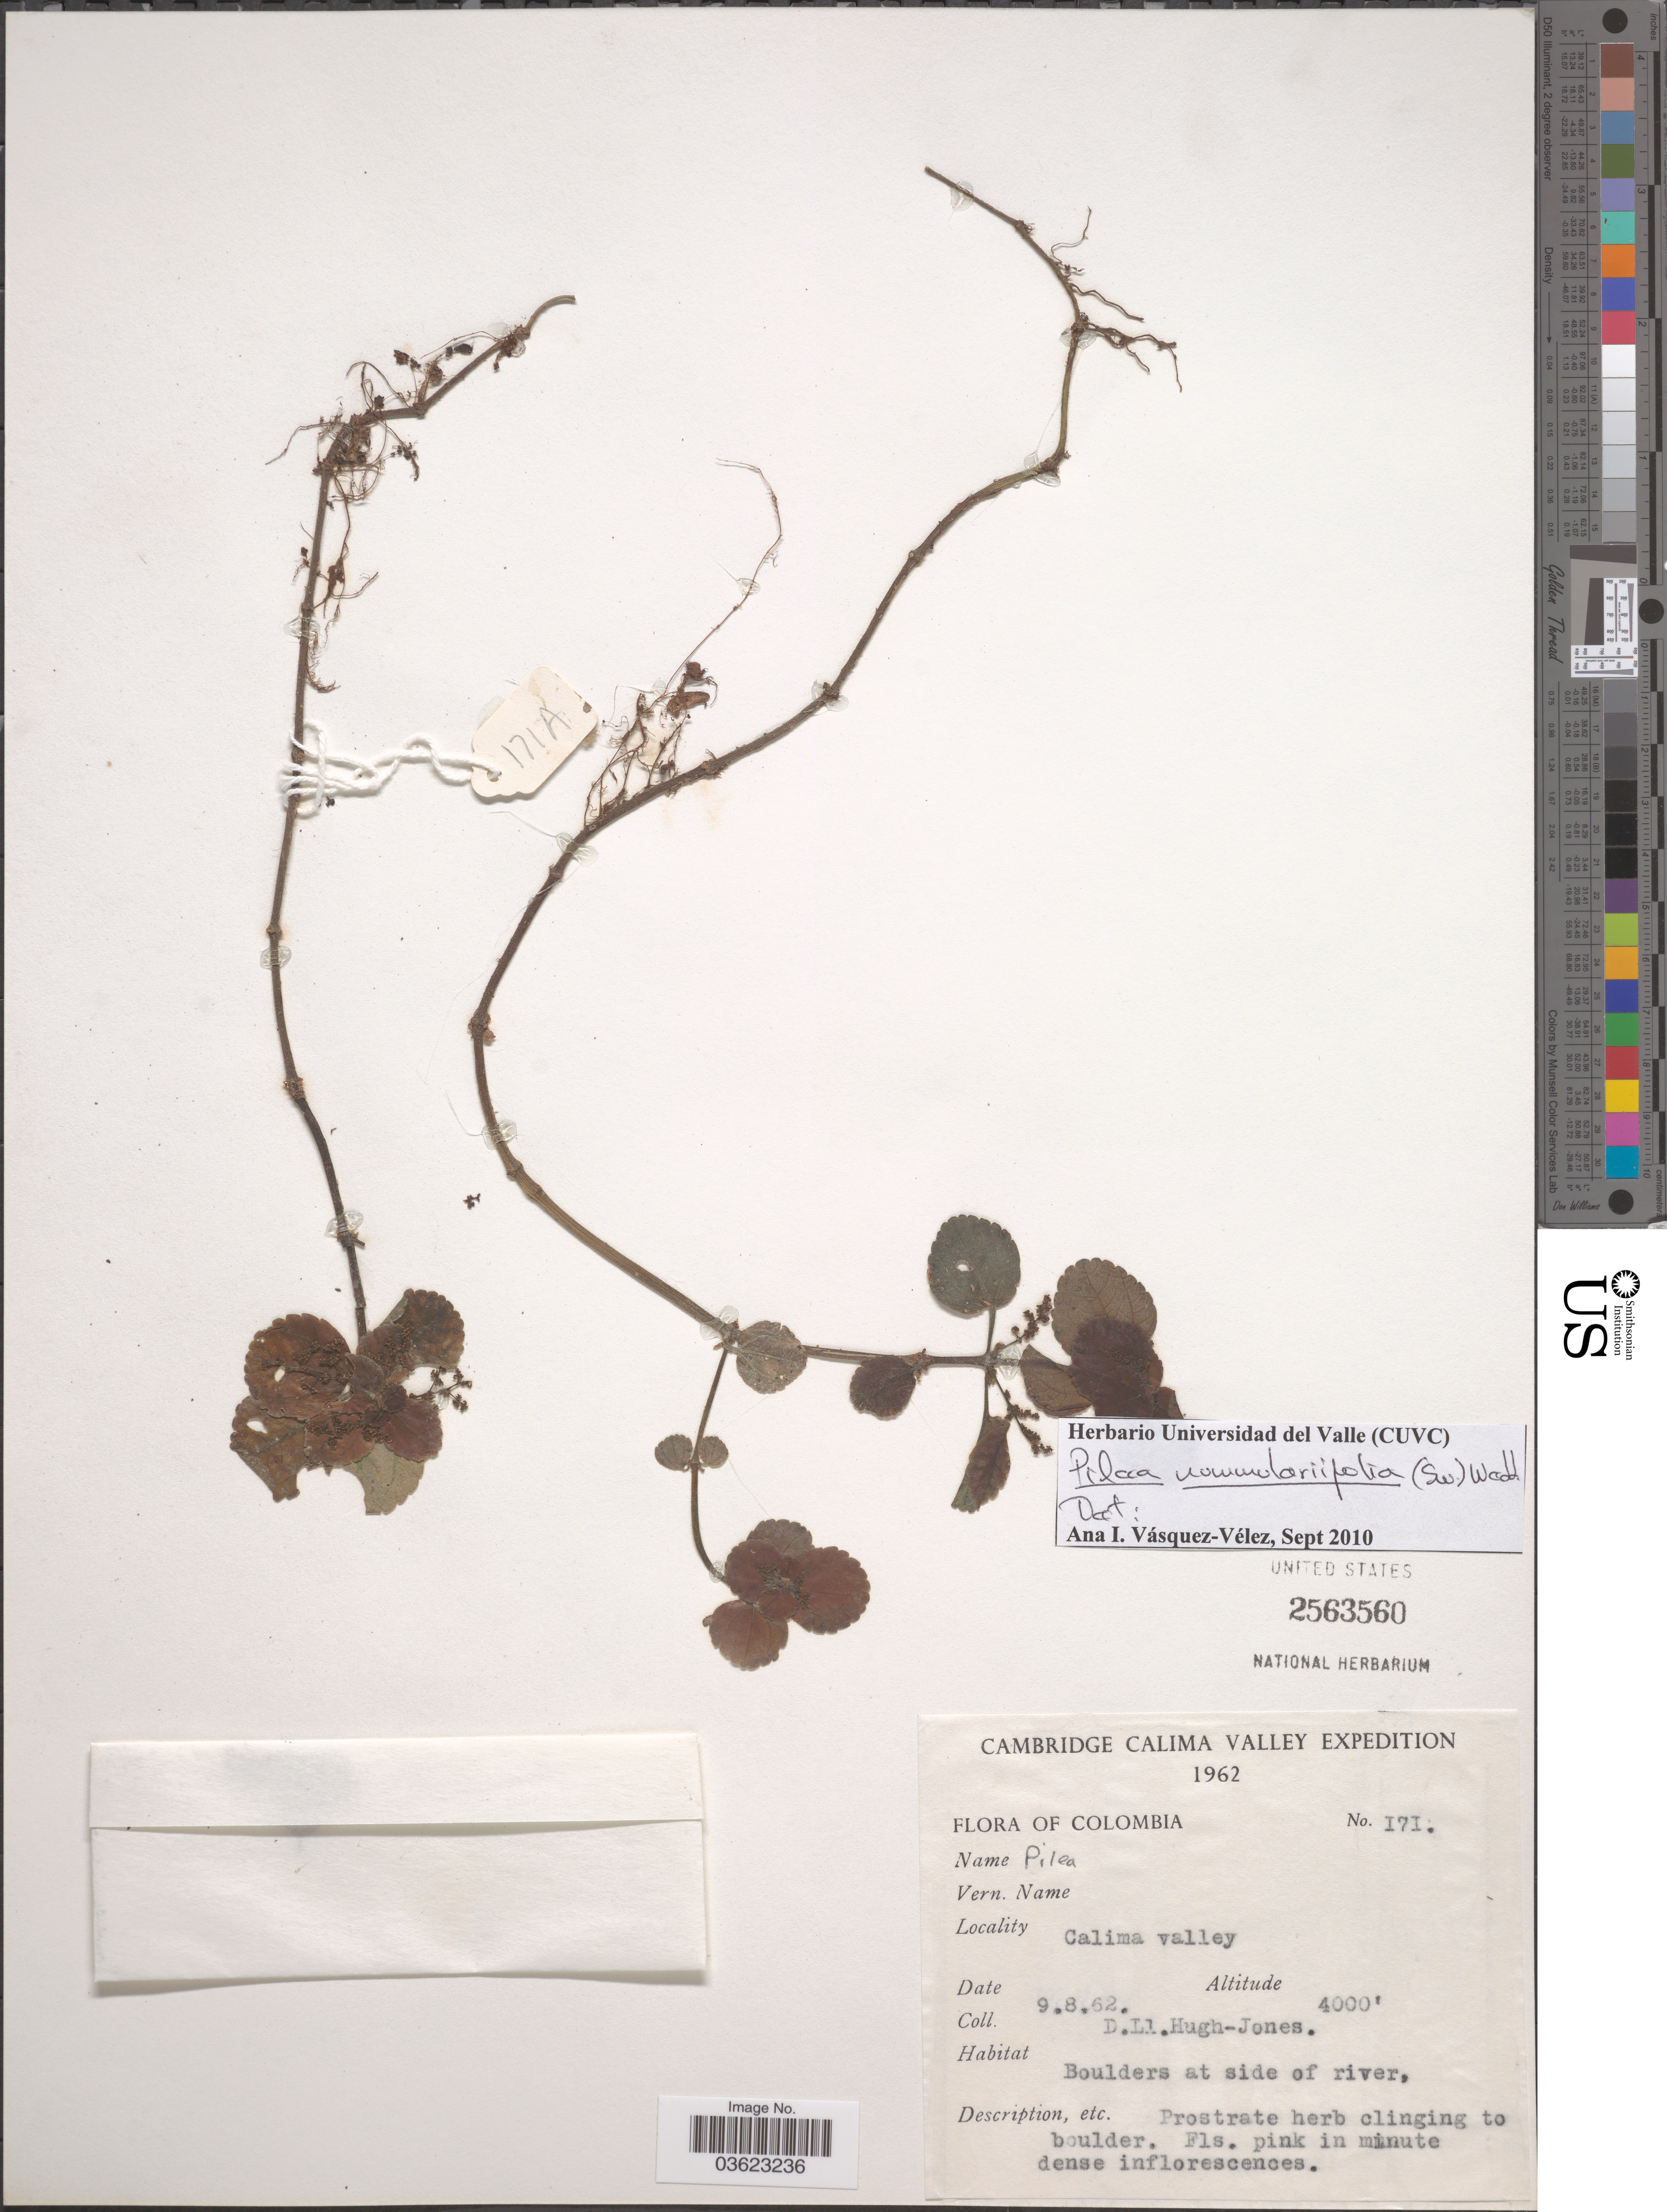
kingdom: Plantae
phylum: Tracheophyta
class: Magnoliopsida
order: Rosales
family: Urticaceae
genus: Pilea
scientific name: Pilea nummularifolia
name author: (Sw.) Wedd.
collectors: D. Hugh-Jones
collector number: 171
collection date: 1962-08-09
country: Colombia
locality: Calima valley.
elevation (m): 1219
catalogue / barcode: US 2563560